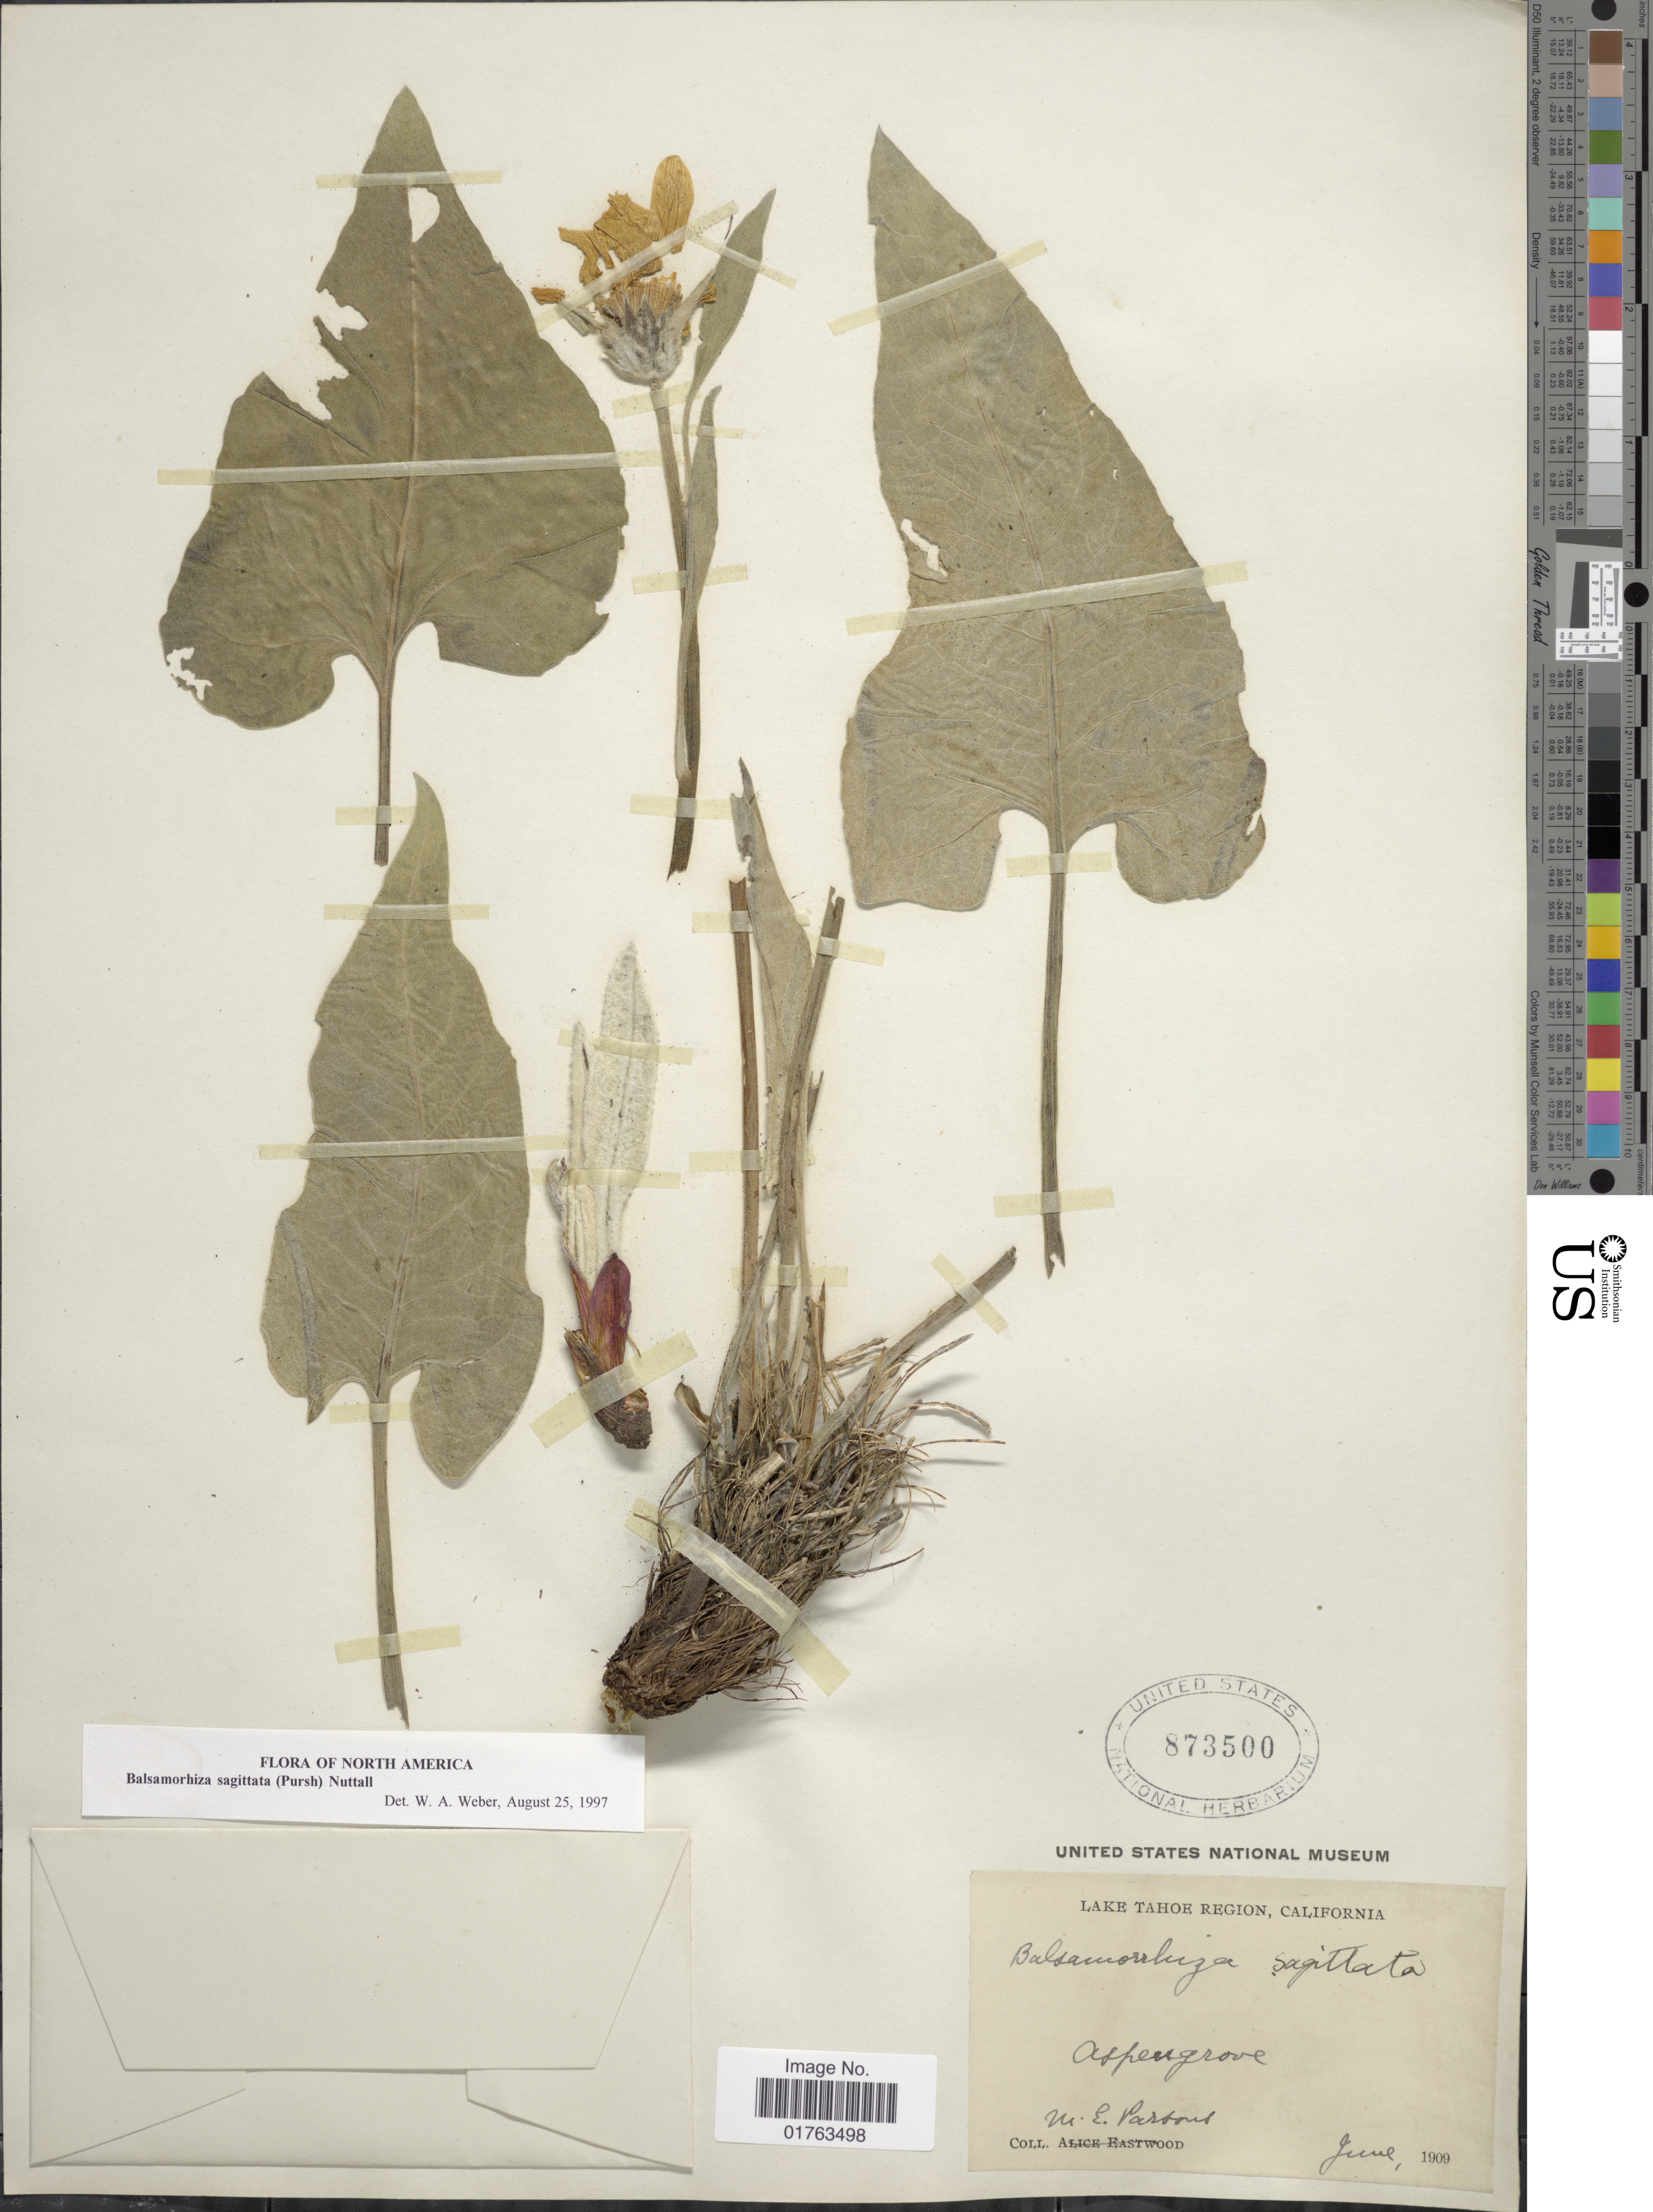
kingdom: Plantae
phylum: Tracheophyta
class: Magnoliopsida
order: Asterales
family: Asteraceae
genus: Balsamorhiza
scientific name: Balsamorhiza sagittata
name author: (Pursh) Nutt.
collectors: M. Parsons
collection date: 1909-06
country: United States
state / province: California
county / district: Nevada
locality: Lake Tahoe Region, Aspengrove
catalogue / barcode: US 873500